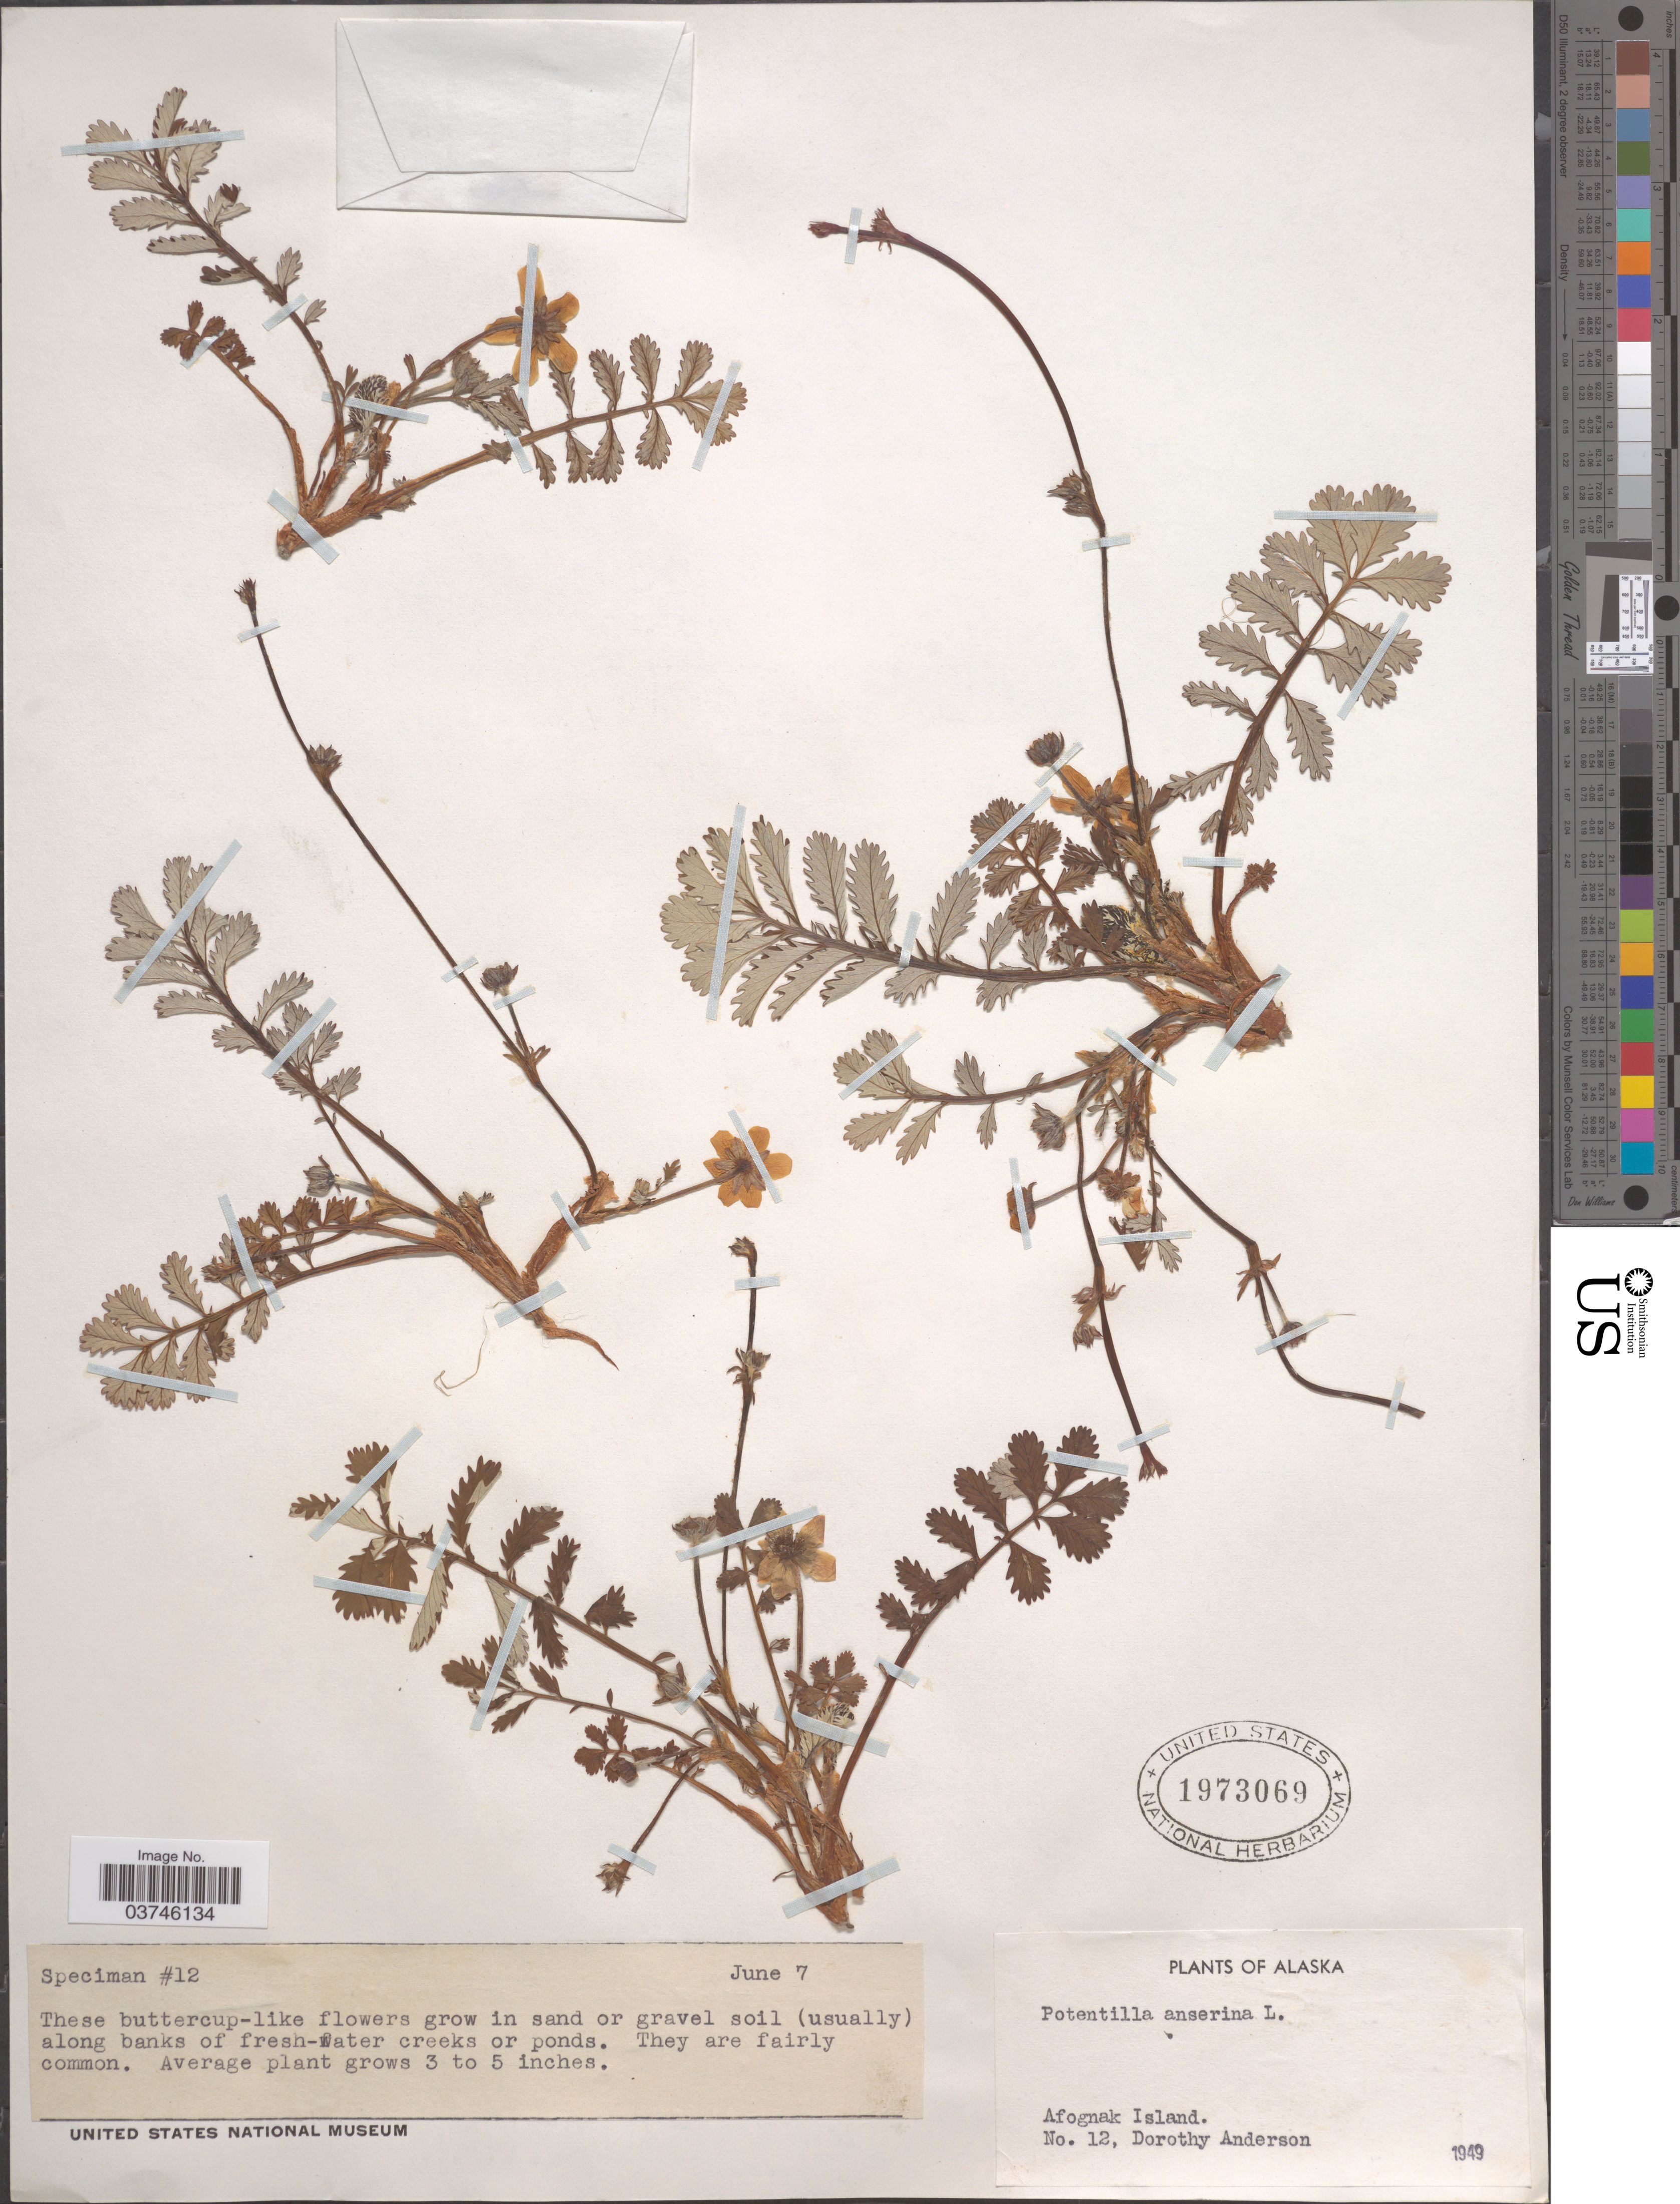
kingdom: Plantae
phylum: Tracheophyta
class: Magnoliopsida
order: Rosales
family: Rosaceae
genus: Argentina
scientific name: Argentina anserina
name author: (L.) Rydb.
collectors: D. Anderson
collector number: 12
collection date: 1949-06-07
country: United States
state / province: Alaska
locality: Afognak Island.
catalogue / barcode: US 1973069